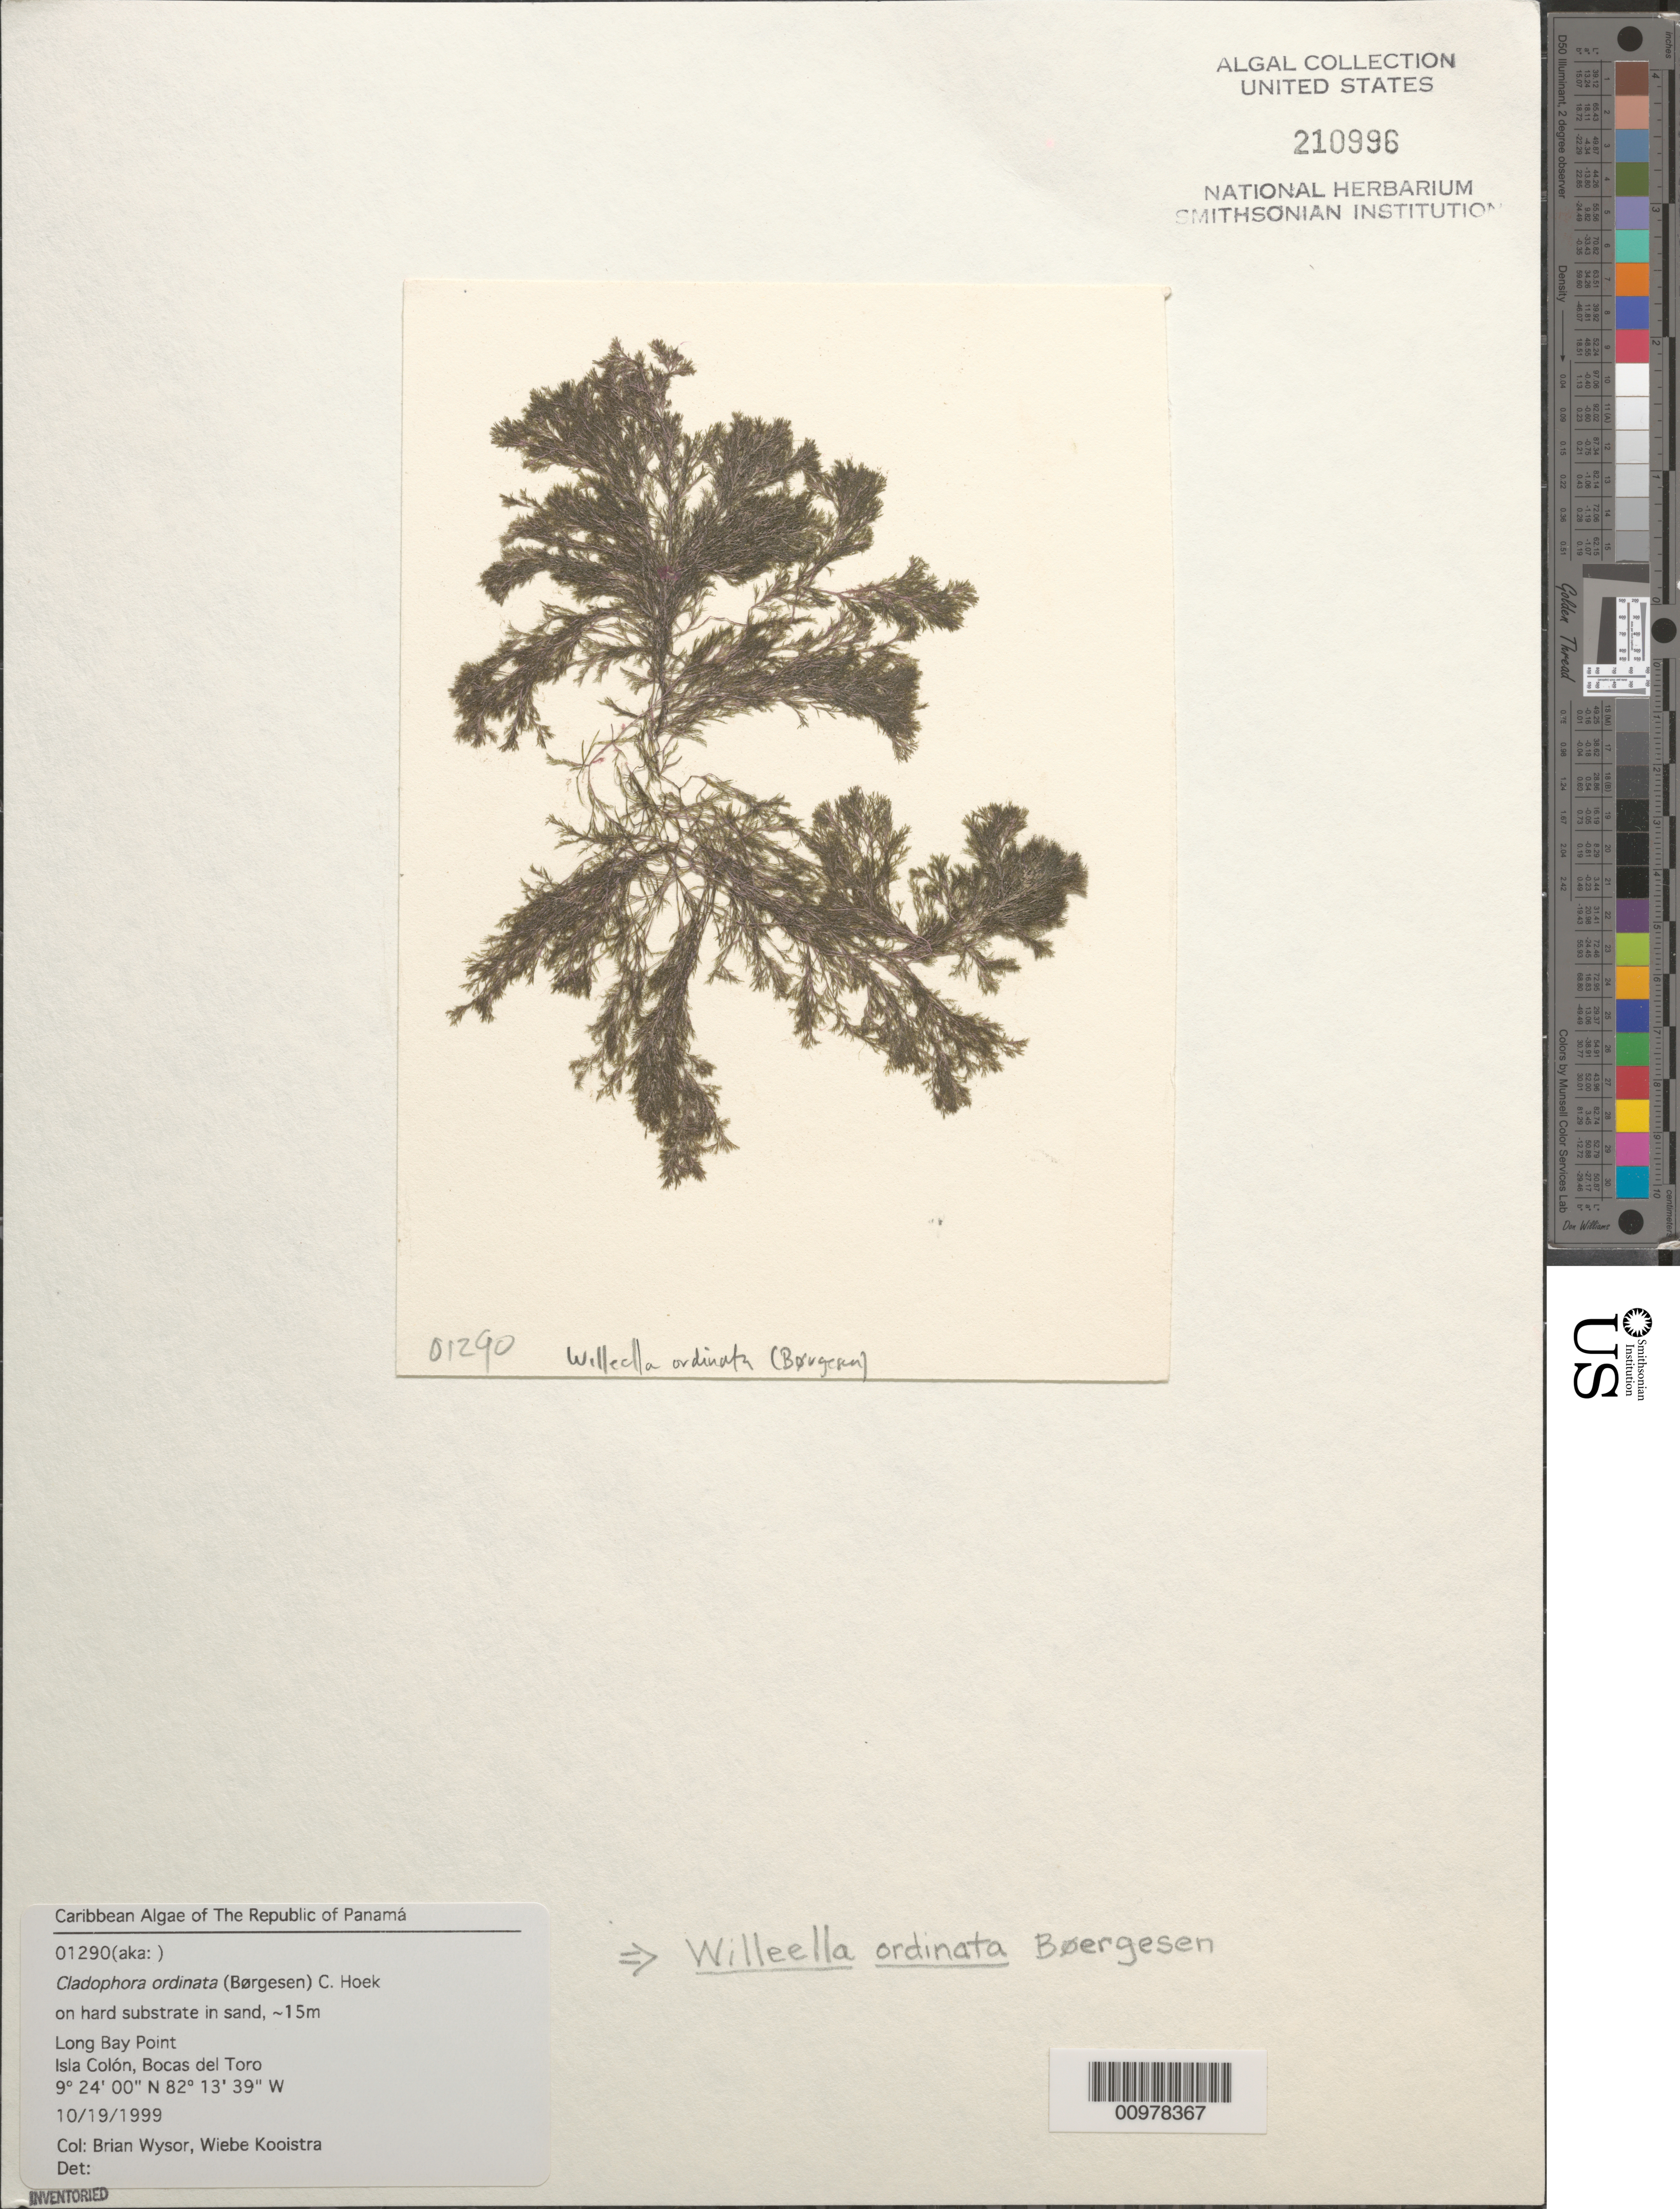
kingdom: Plantae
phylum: Chlorophyta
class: Ulvophyceae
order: Cladophorales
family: Anadyomenaceae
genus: Willeella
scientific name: Willeella ordinata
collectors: B. Wysor & W. Kooistra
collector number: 01290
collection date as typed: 19 Oct 1999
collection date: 1999-10-19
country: Panama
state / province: Bocas del Toro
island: Colón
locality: Long Bay Point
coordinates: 9 24' 00" N, 82 13' 39" W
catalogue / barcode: US 210996